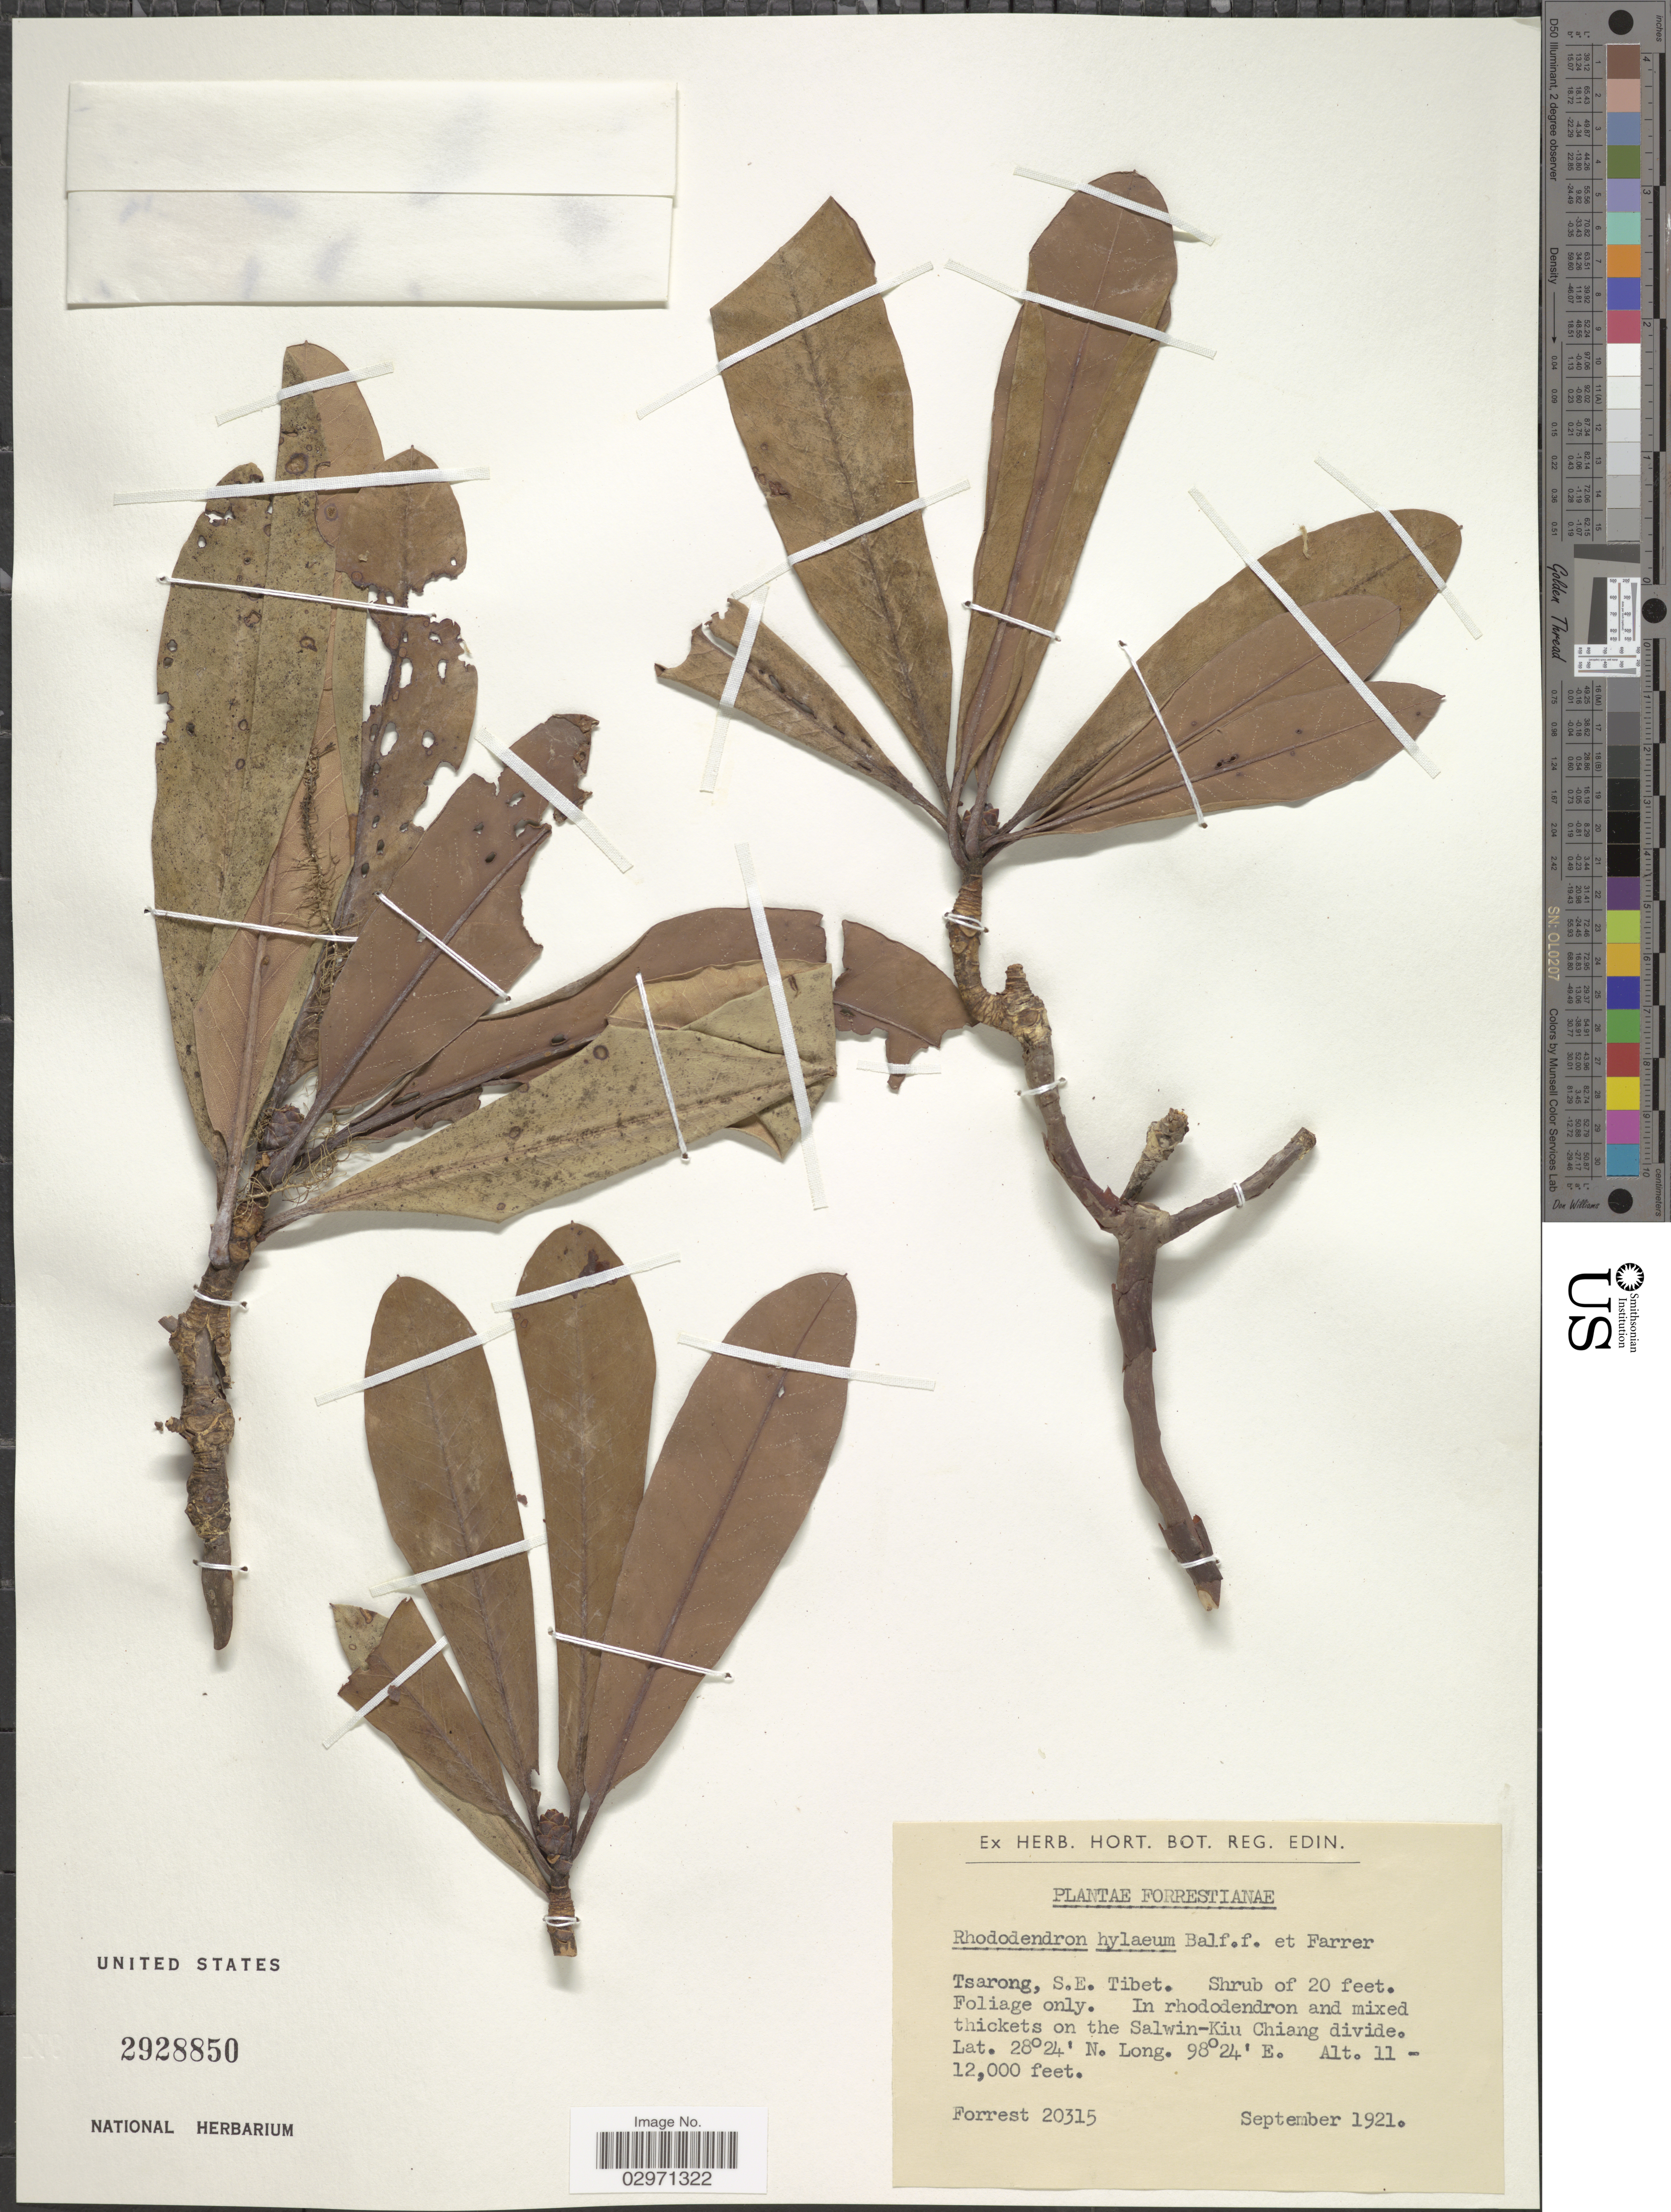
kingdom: Plantae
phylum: Tracheophyta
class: Magnoliopsida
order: Ericales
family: Ericaceae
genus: Rhododendron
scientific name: Rhododendron hylaeum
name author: Balf. f. & Farrer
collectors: -. Forrest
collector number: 20315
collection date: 1921-09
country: China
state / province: Xizang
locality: Tsarong, S.E. Tibet. Thickets on the Salwin-Kiu Chiang divide.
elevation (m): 3353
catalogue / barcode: US 2928850